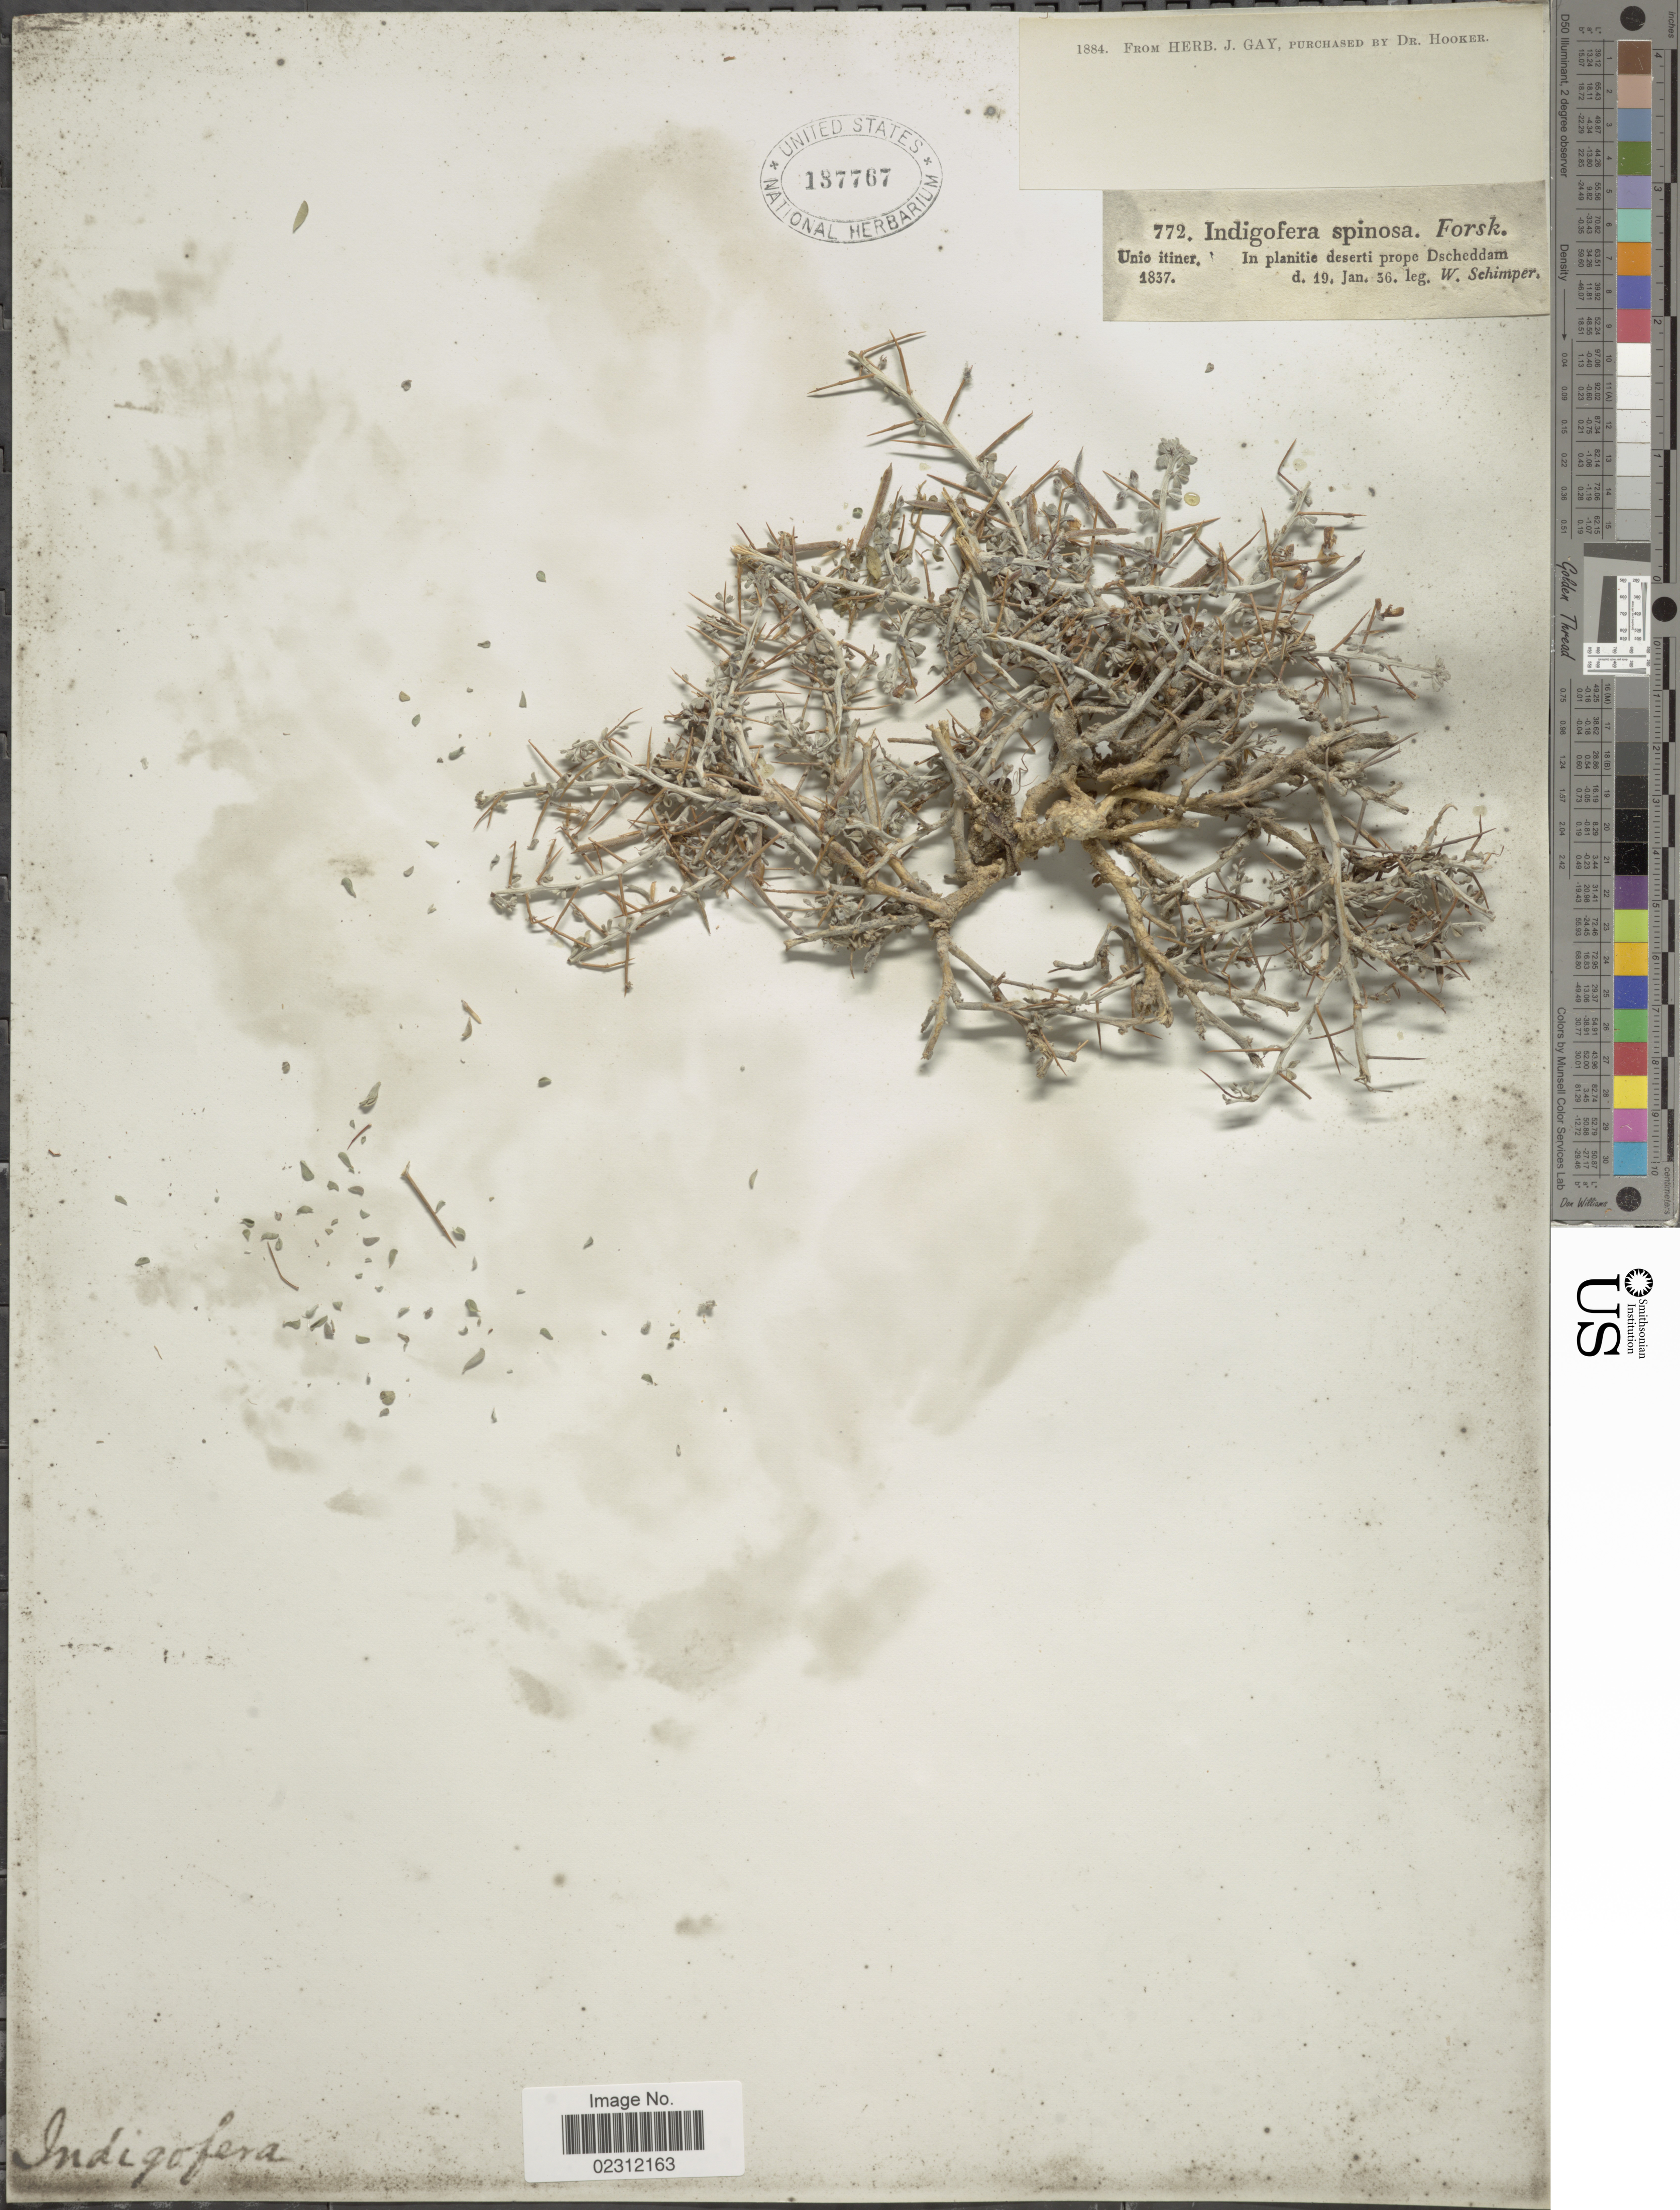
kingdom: Plantae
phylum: Tracheophyta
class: Magnoliopsida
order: Fabales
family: Fabaceae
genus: Indigofera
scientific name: Indigofera spinosa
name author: Forssk.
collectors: W. Schimper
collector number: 772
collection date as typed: Transcribed d/m/y: 19/1/36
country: Saudi Arabia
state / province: Makkah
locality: In planitie deserti pr. Dschedda [Jeddah]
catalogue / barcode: US 137767